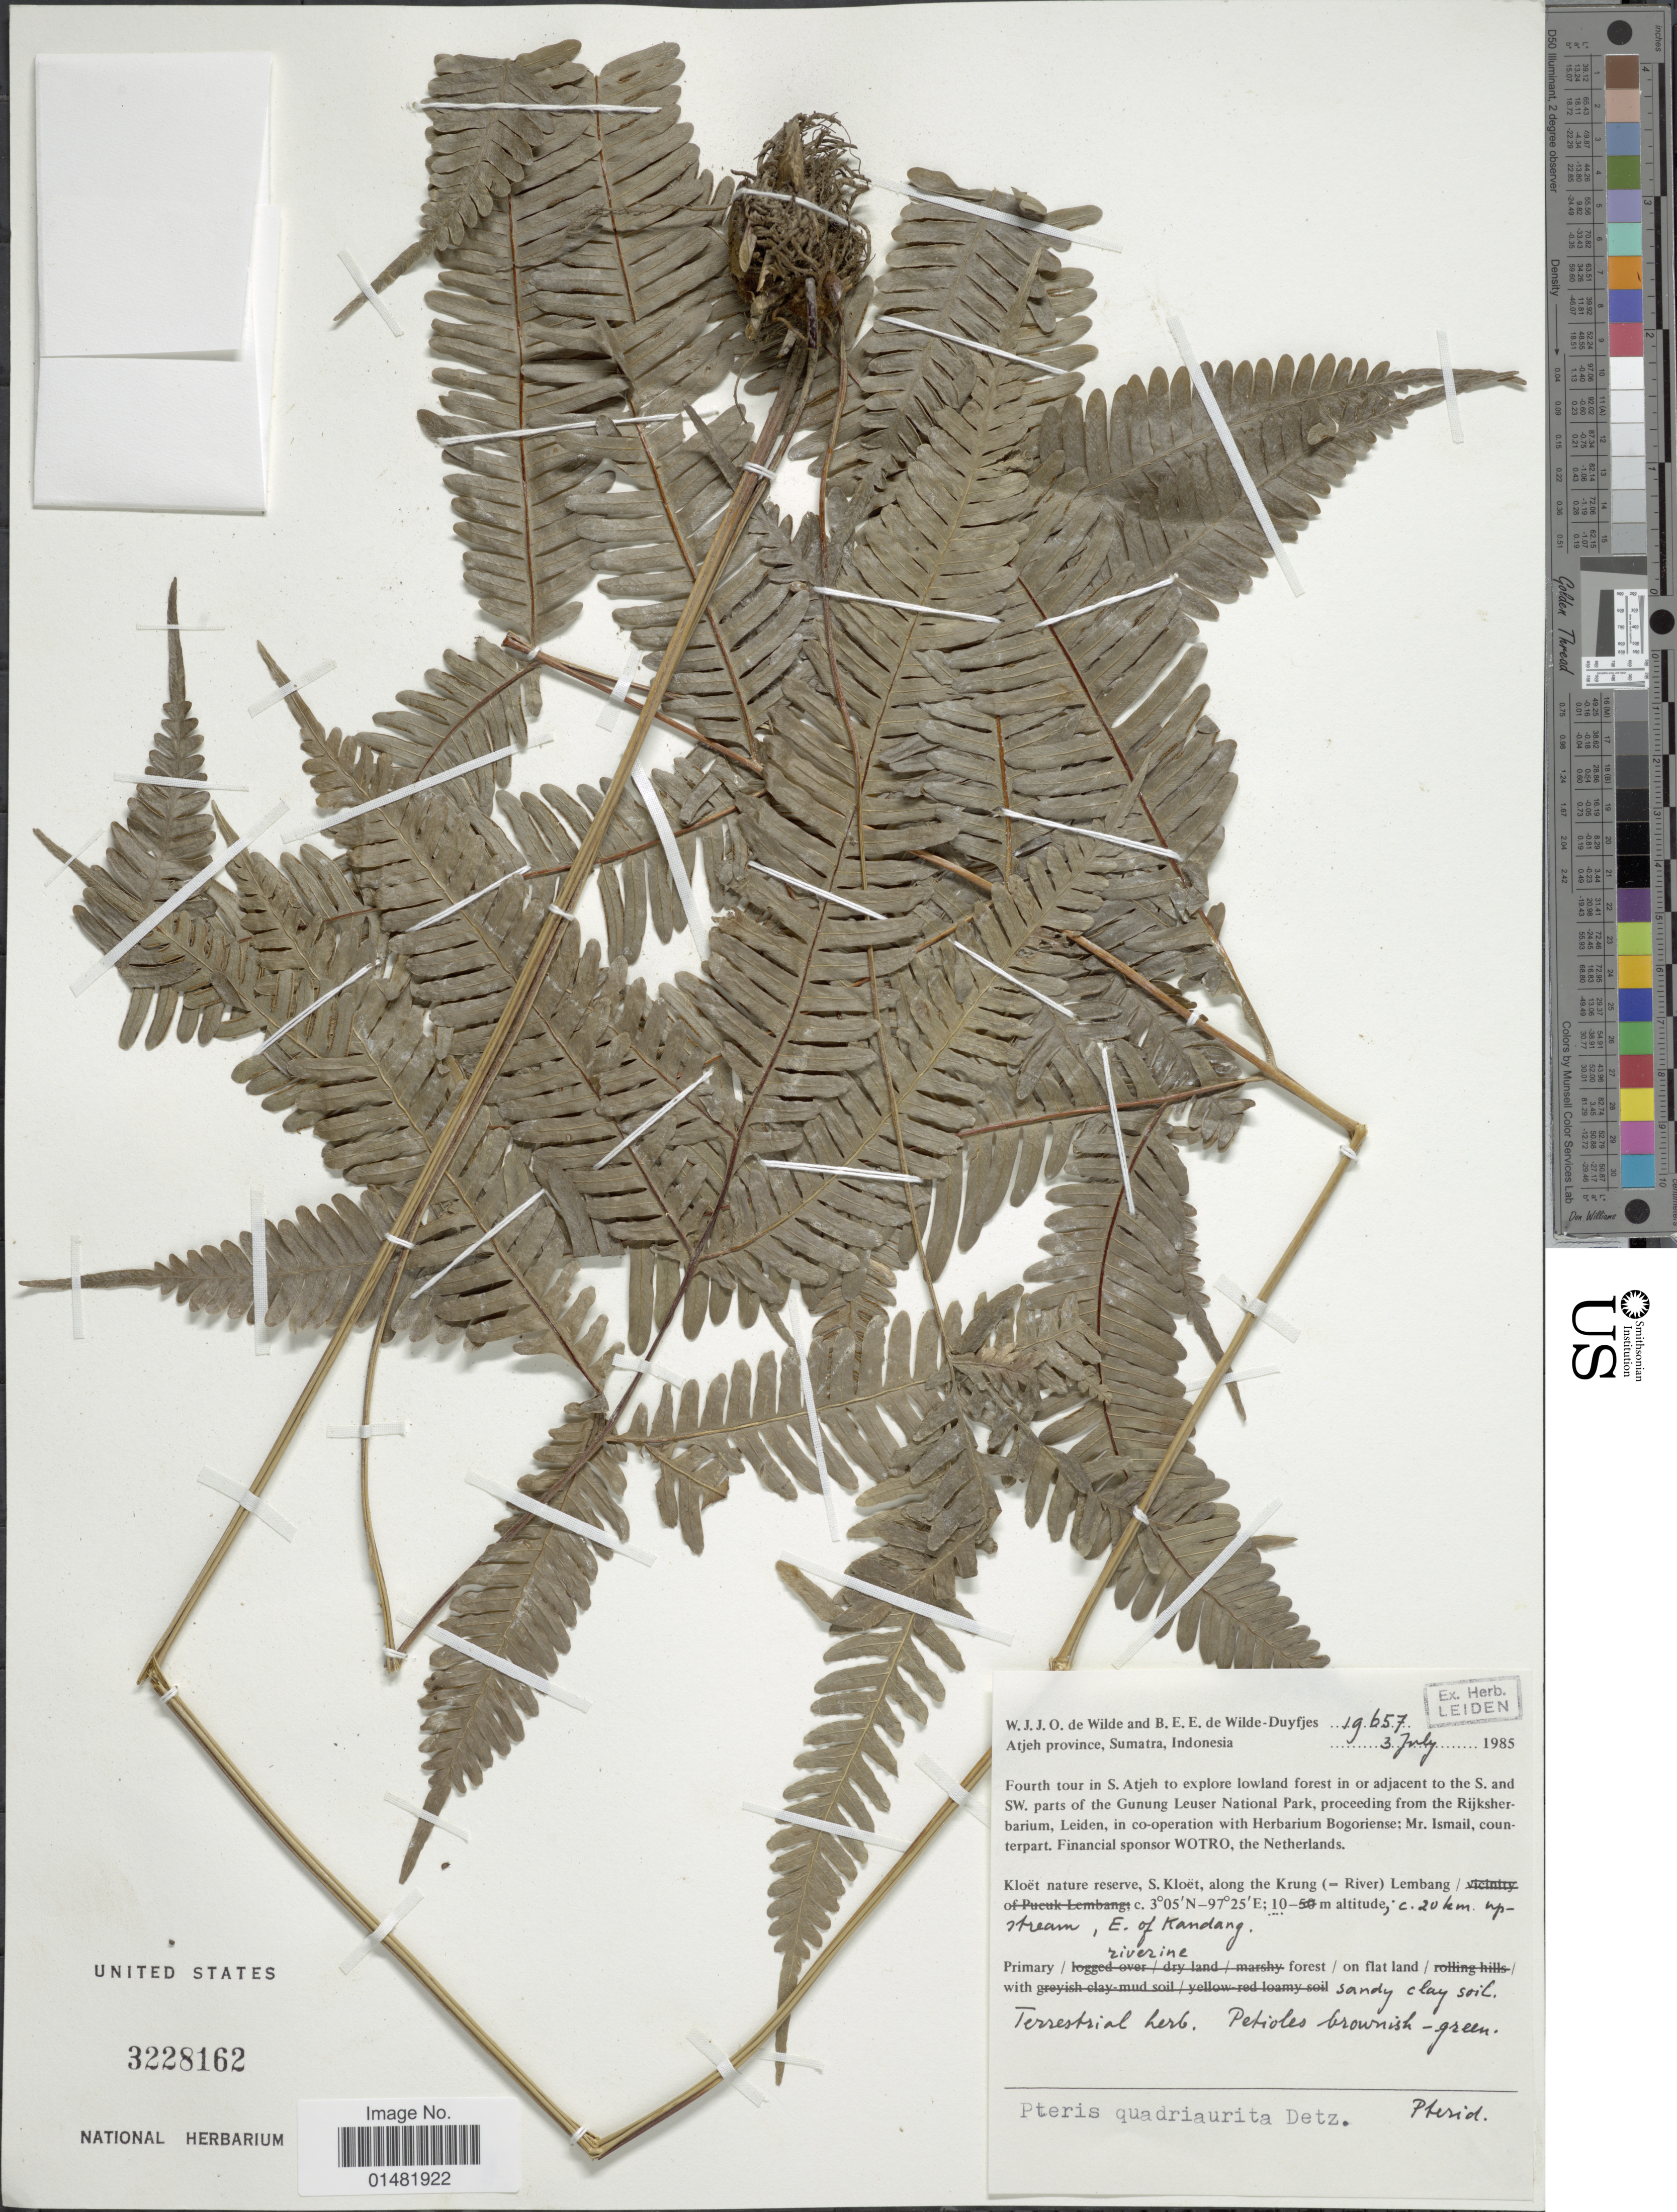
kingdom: Plantae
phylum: Tracheophyta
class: Polypodiopsida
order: Polypodiales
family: Pteridaceae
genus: Pteris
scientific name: Pteris quadriaurita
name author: Retz.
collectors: W. J. de Wilde & B. E. de Wilde-Duyfjes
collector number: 19657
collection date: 1985-07-03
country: Indonesia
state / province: Sumatra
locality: Atjeh province, Sumatra, Kloët nature reserve, S. Kloët, along the Krung (-River) Lembang; c. 20 km. upstream, E. of Kandang. S. Atjeh.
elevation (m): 10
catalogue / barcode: US 3228162